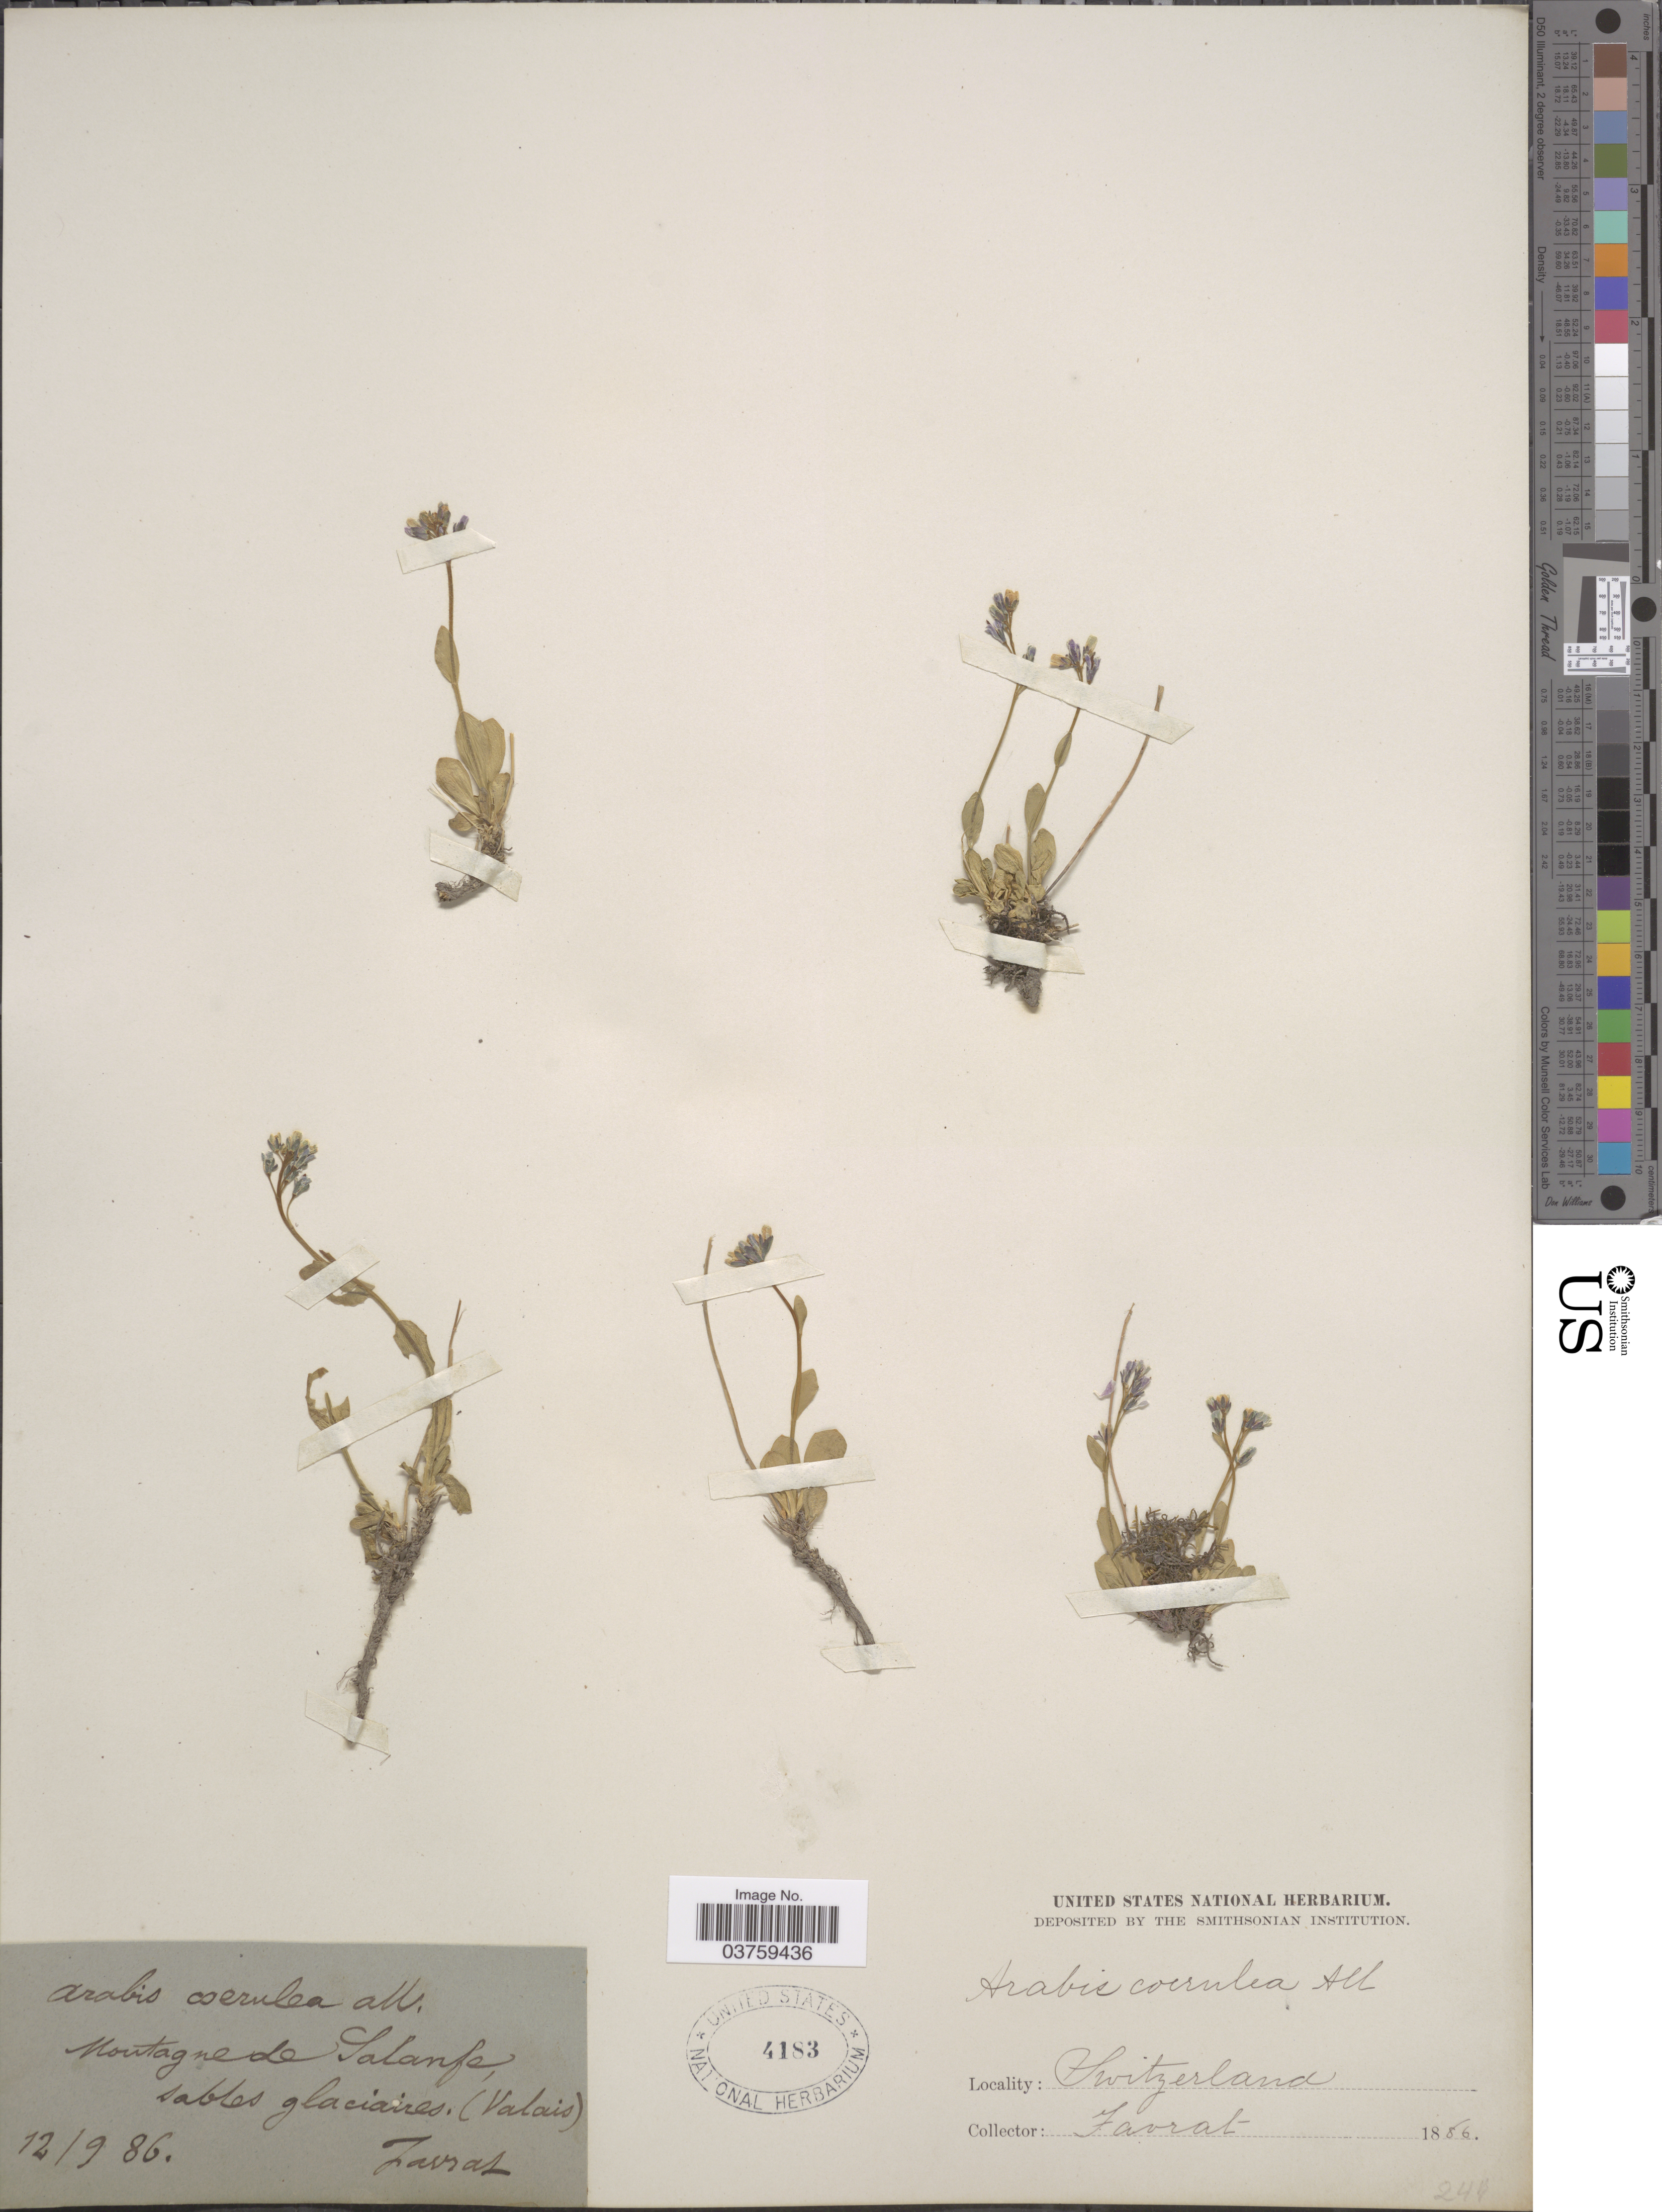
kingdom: Plantae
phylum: Tracheophyta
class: Magnoliopsida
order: Brassicales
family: Brassicaceae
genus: Arabis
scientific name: Arabis caerulea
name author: Haenke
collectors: L. Favrat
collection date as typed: Transcribed d/m/y: 12/9/86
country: Switzerland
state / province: Valais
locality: Montagnede Salanfe*, sables glaciaires (Valais).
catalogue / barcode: US 4183